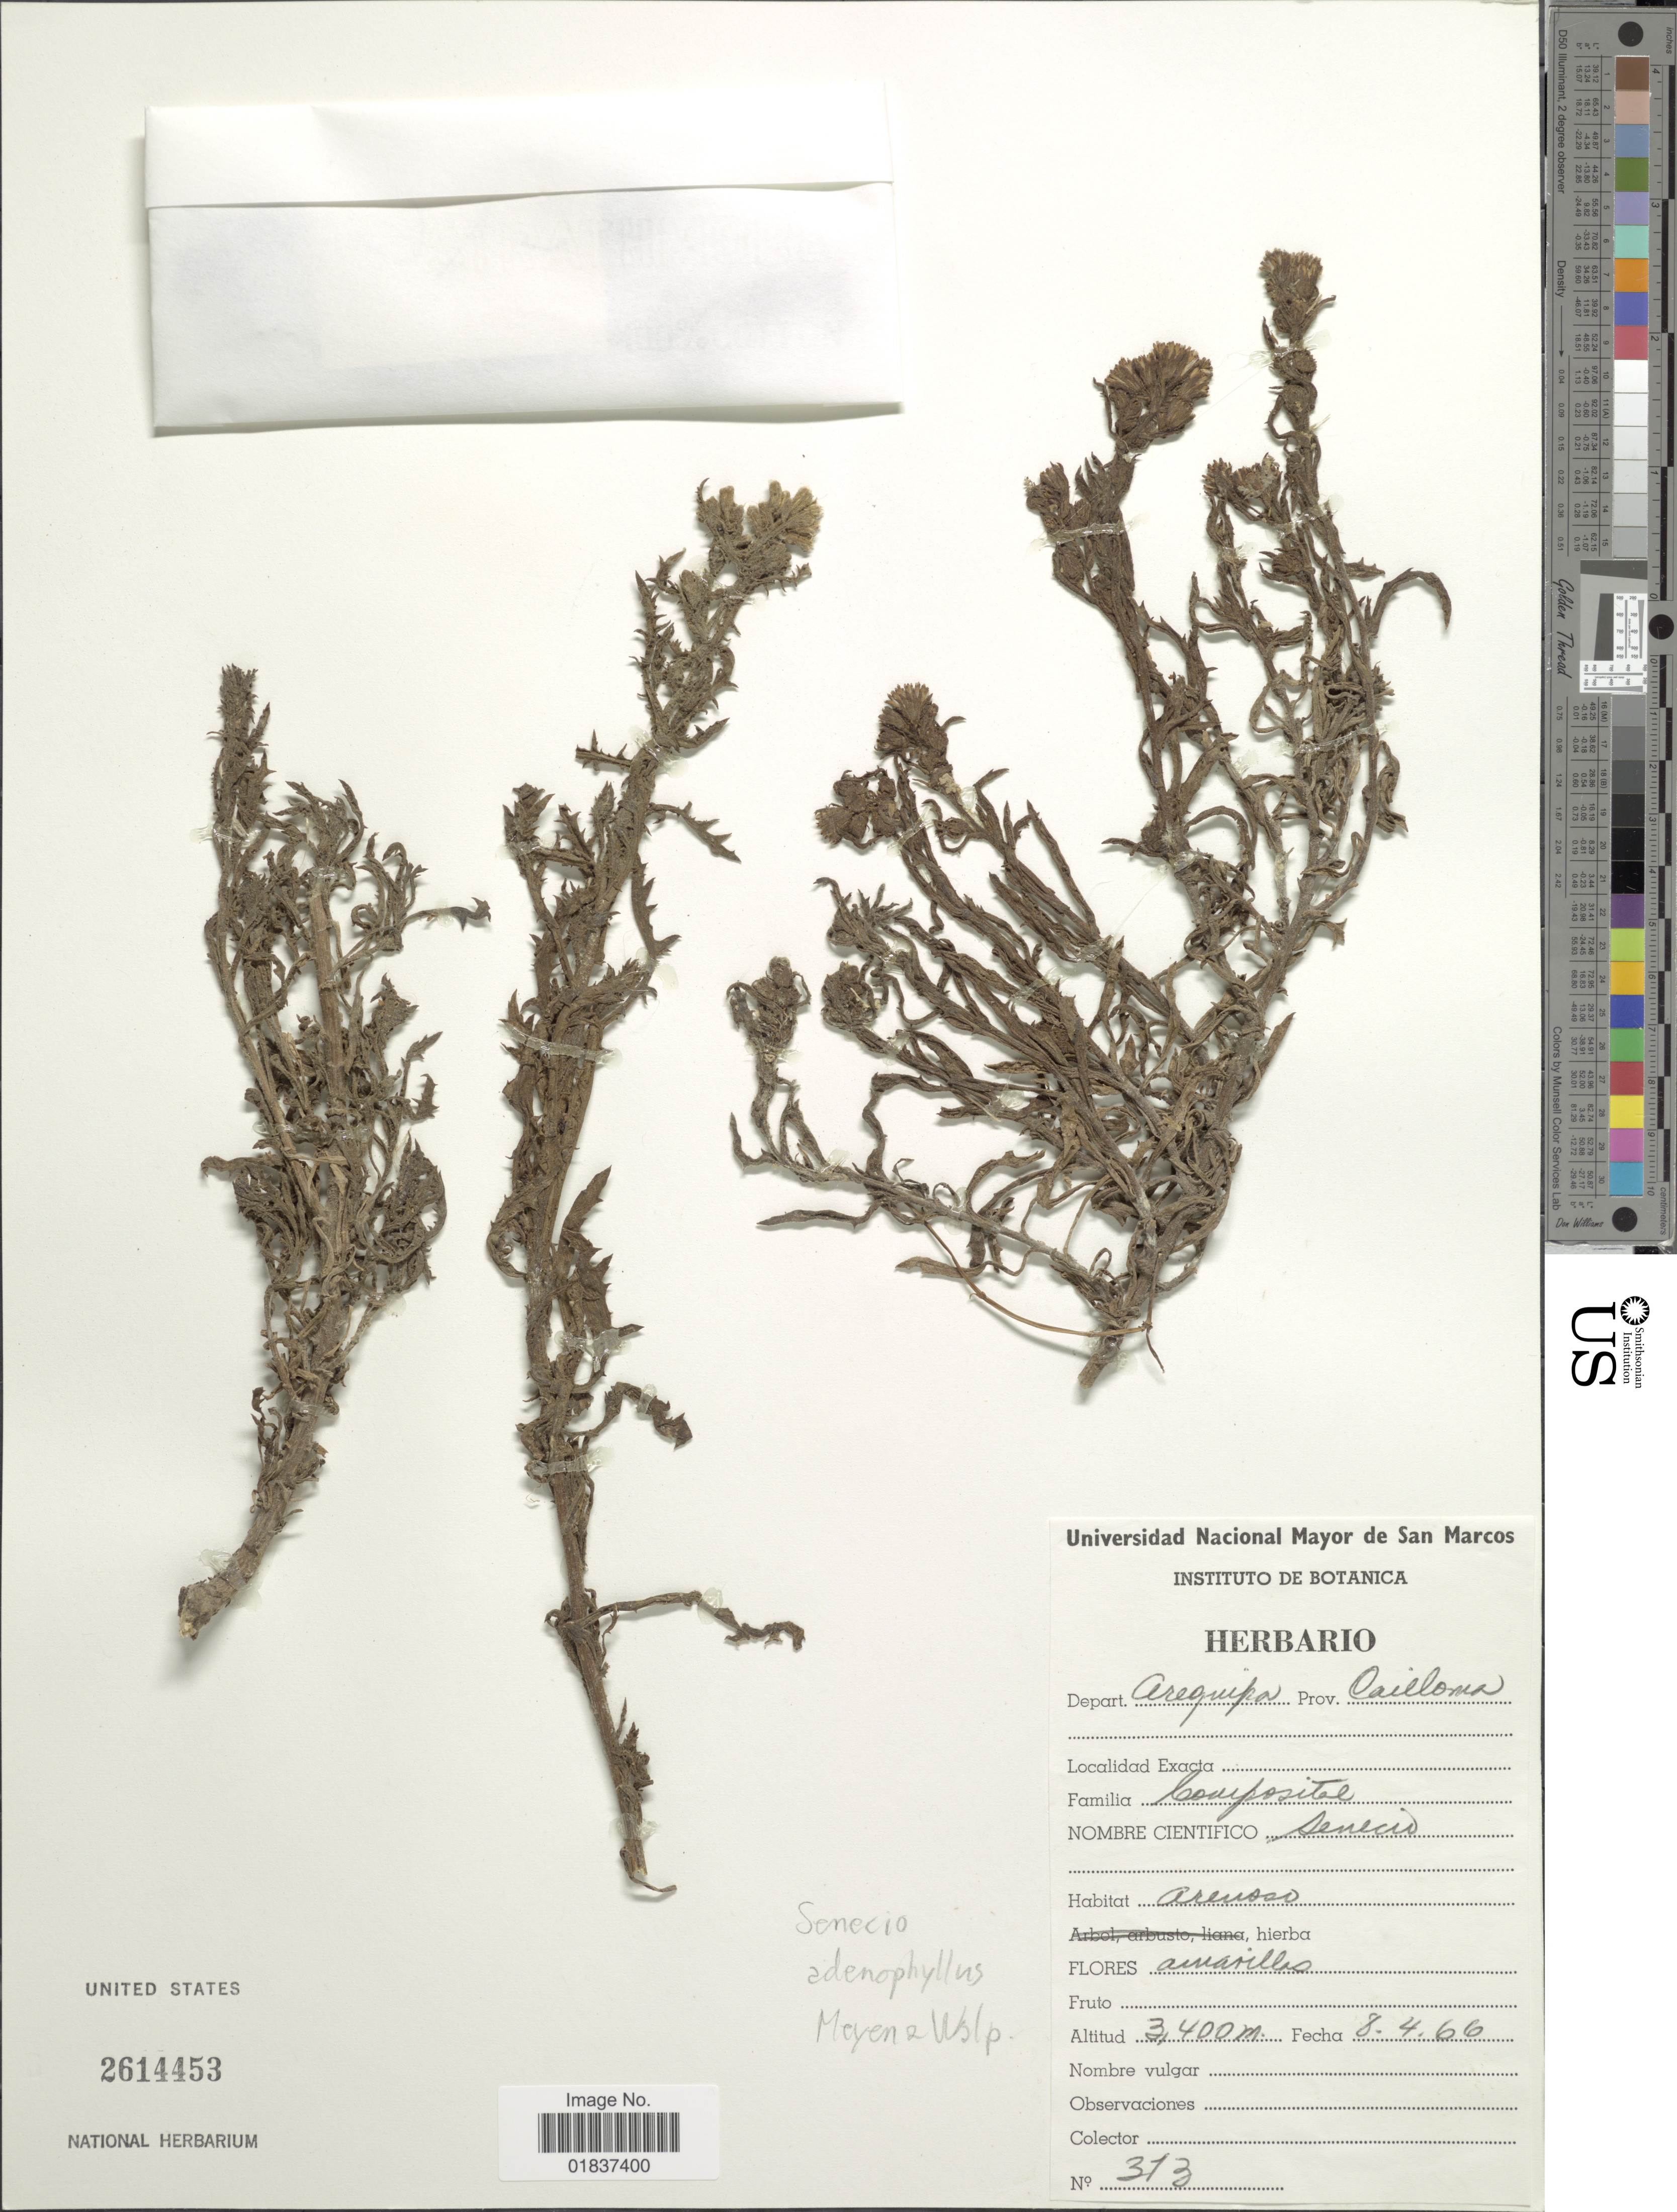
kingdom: Plantae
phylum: Tracheophyta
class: Magnoliopsida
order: Asterales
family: Asteraceae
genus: Senecio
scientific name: Senecio adenophyllus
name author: Meyen & Walp.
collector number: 313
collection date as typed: Transcribed d/m/y: 8/4/66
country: Peru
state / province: Arequipa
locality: Depart. Arequipa. Prov. Cailoma.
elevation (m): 3400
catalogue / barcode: US 2614453